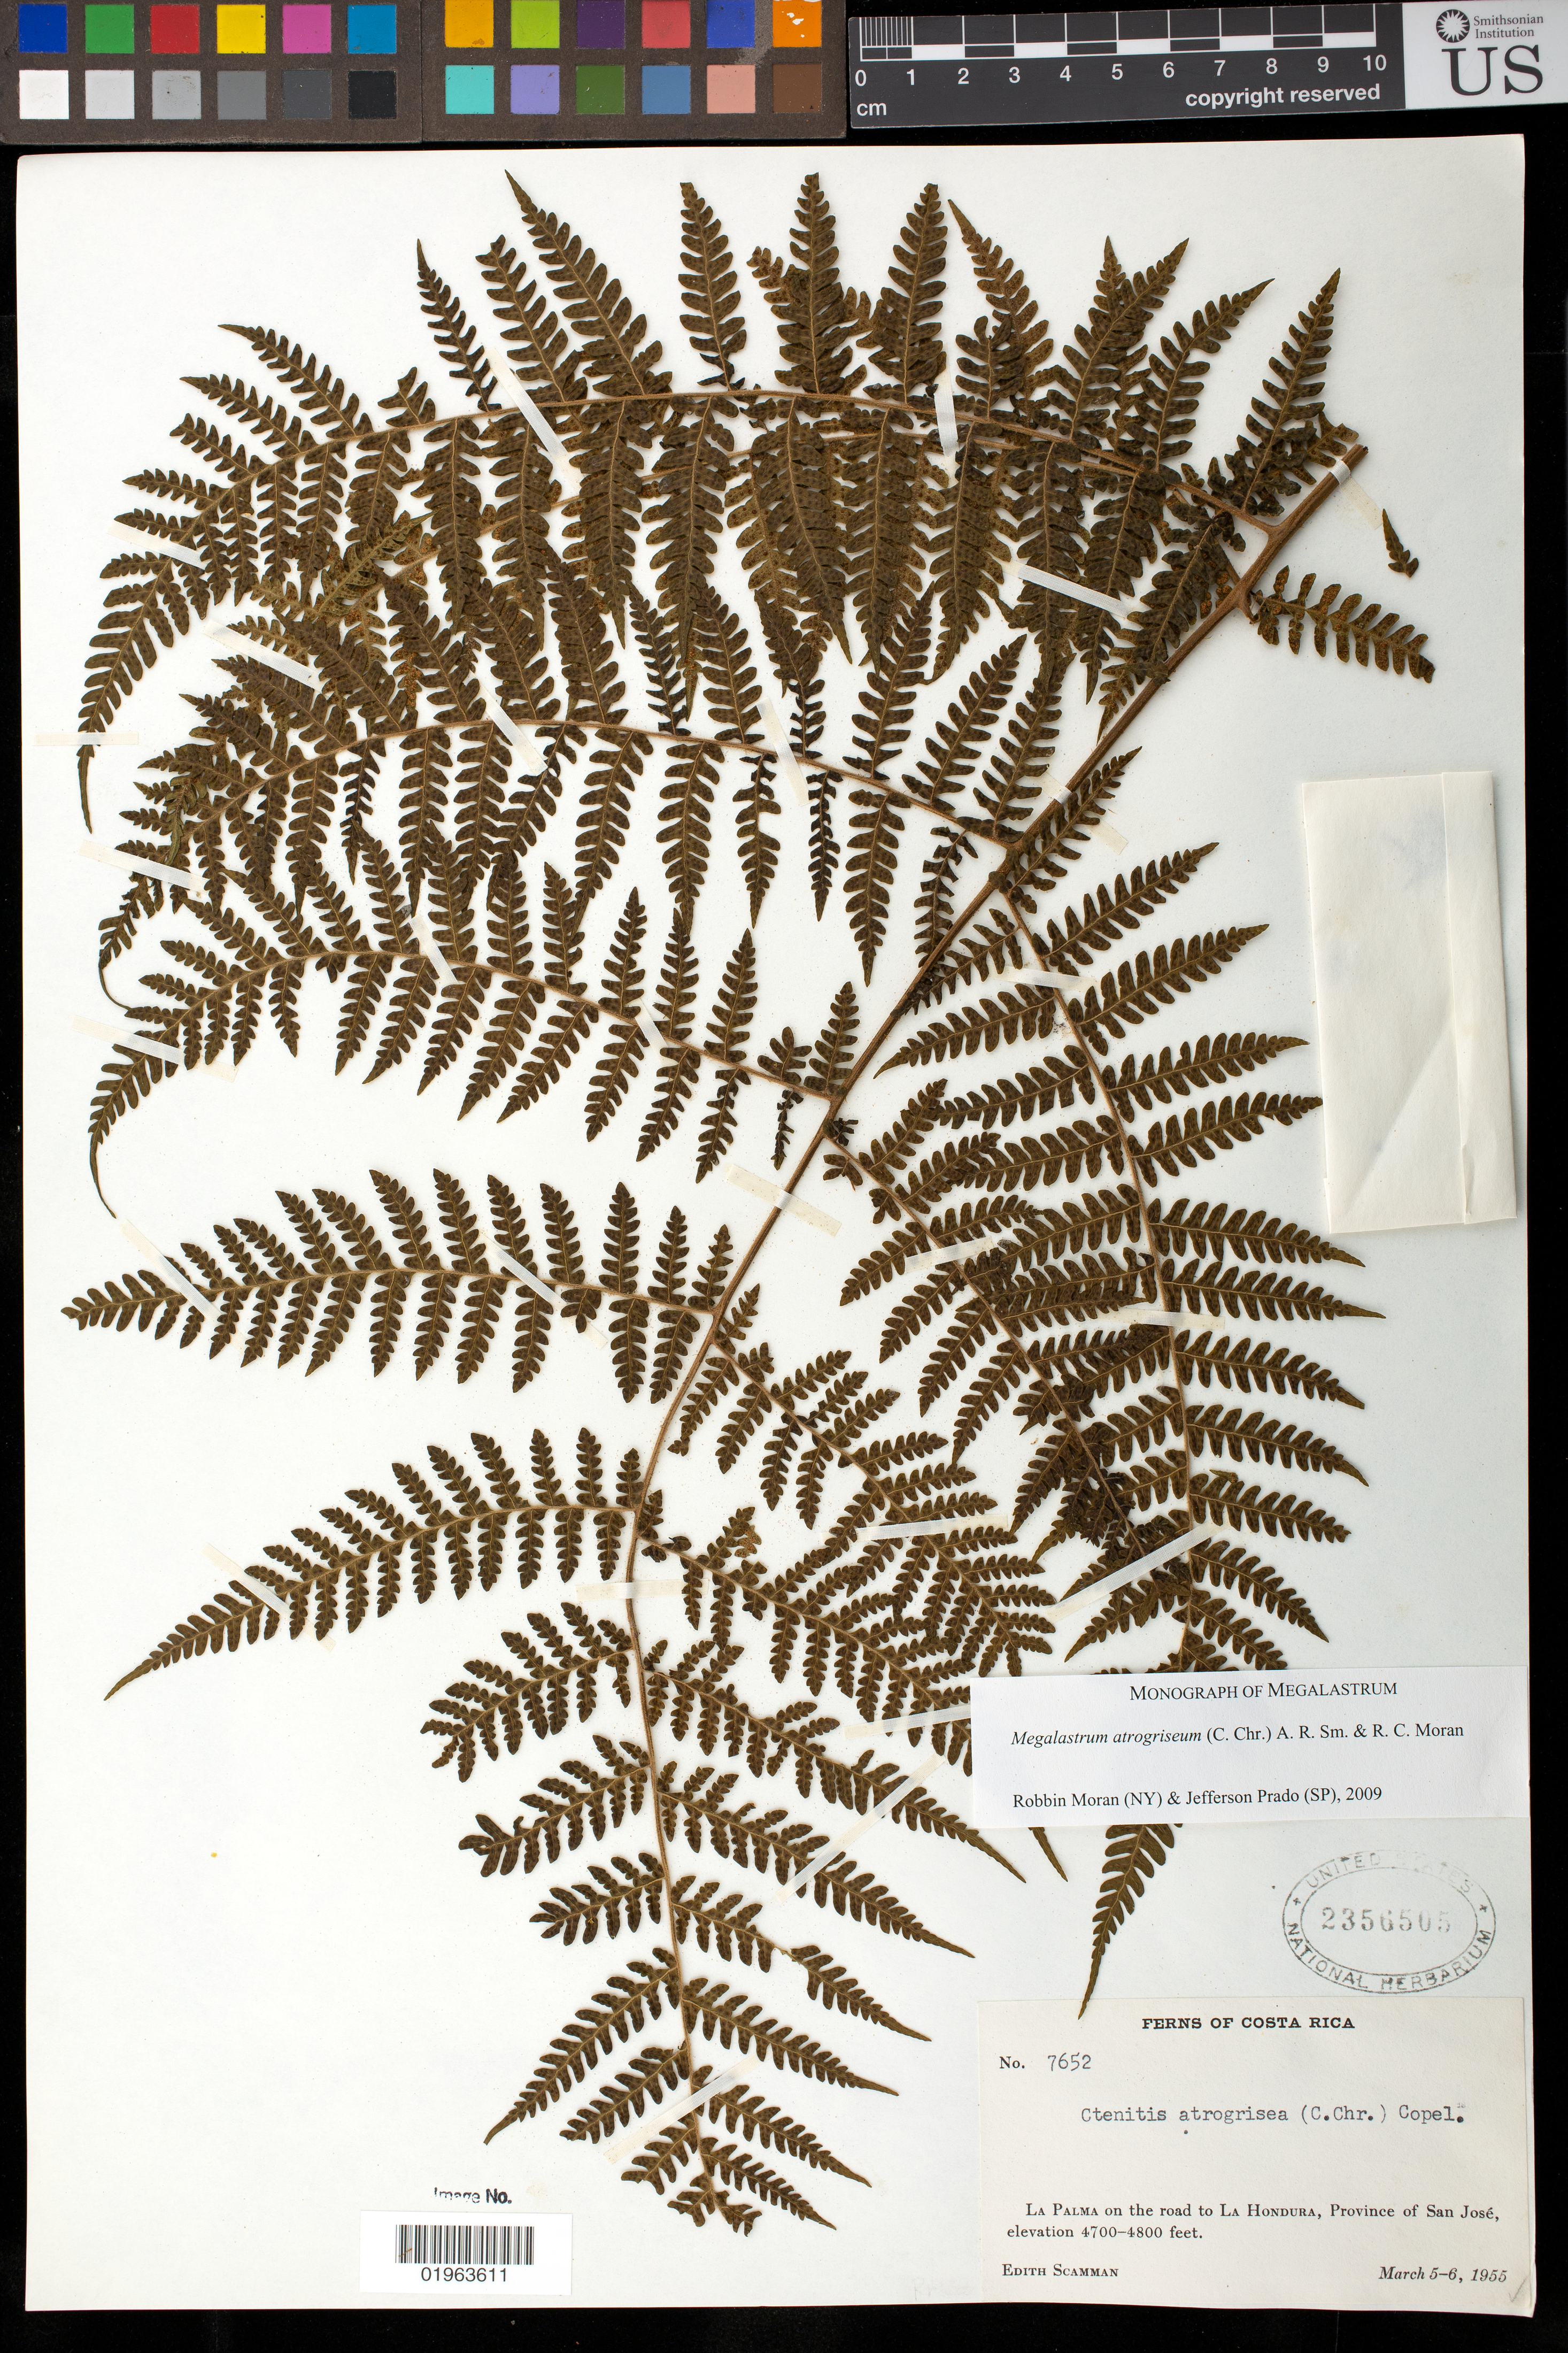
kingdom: Plantae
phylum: Tracheophyta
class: Polypodiopsida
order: Polypodiales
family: Dryopteridaceae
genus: Megalastrum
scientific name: Megalastrum atrogriseum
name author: (C. Chr.) A.R. Sm. & R.C. Moran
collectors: E. Scamman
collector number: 7652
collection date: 1955-03-05/1955-03-06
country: Costa Rica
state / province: San José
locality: La Palma on the road to La Hondura, Provinca of San Jose.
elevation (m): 1433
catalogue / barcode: US 2356505